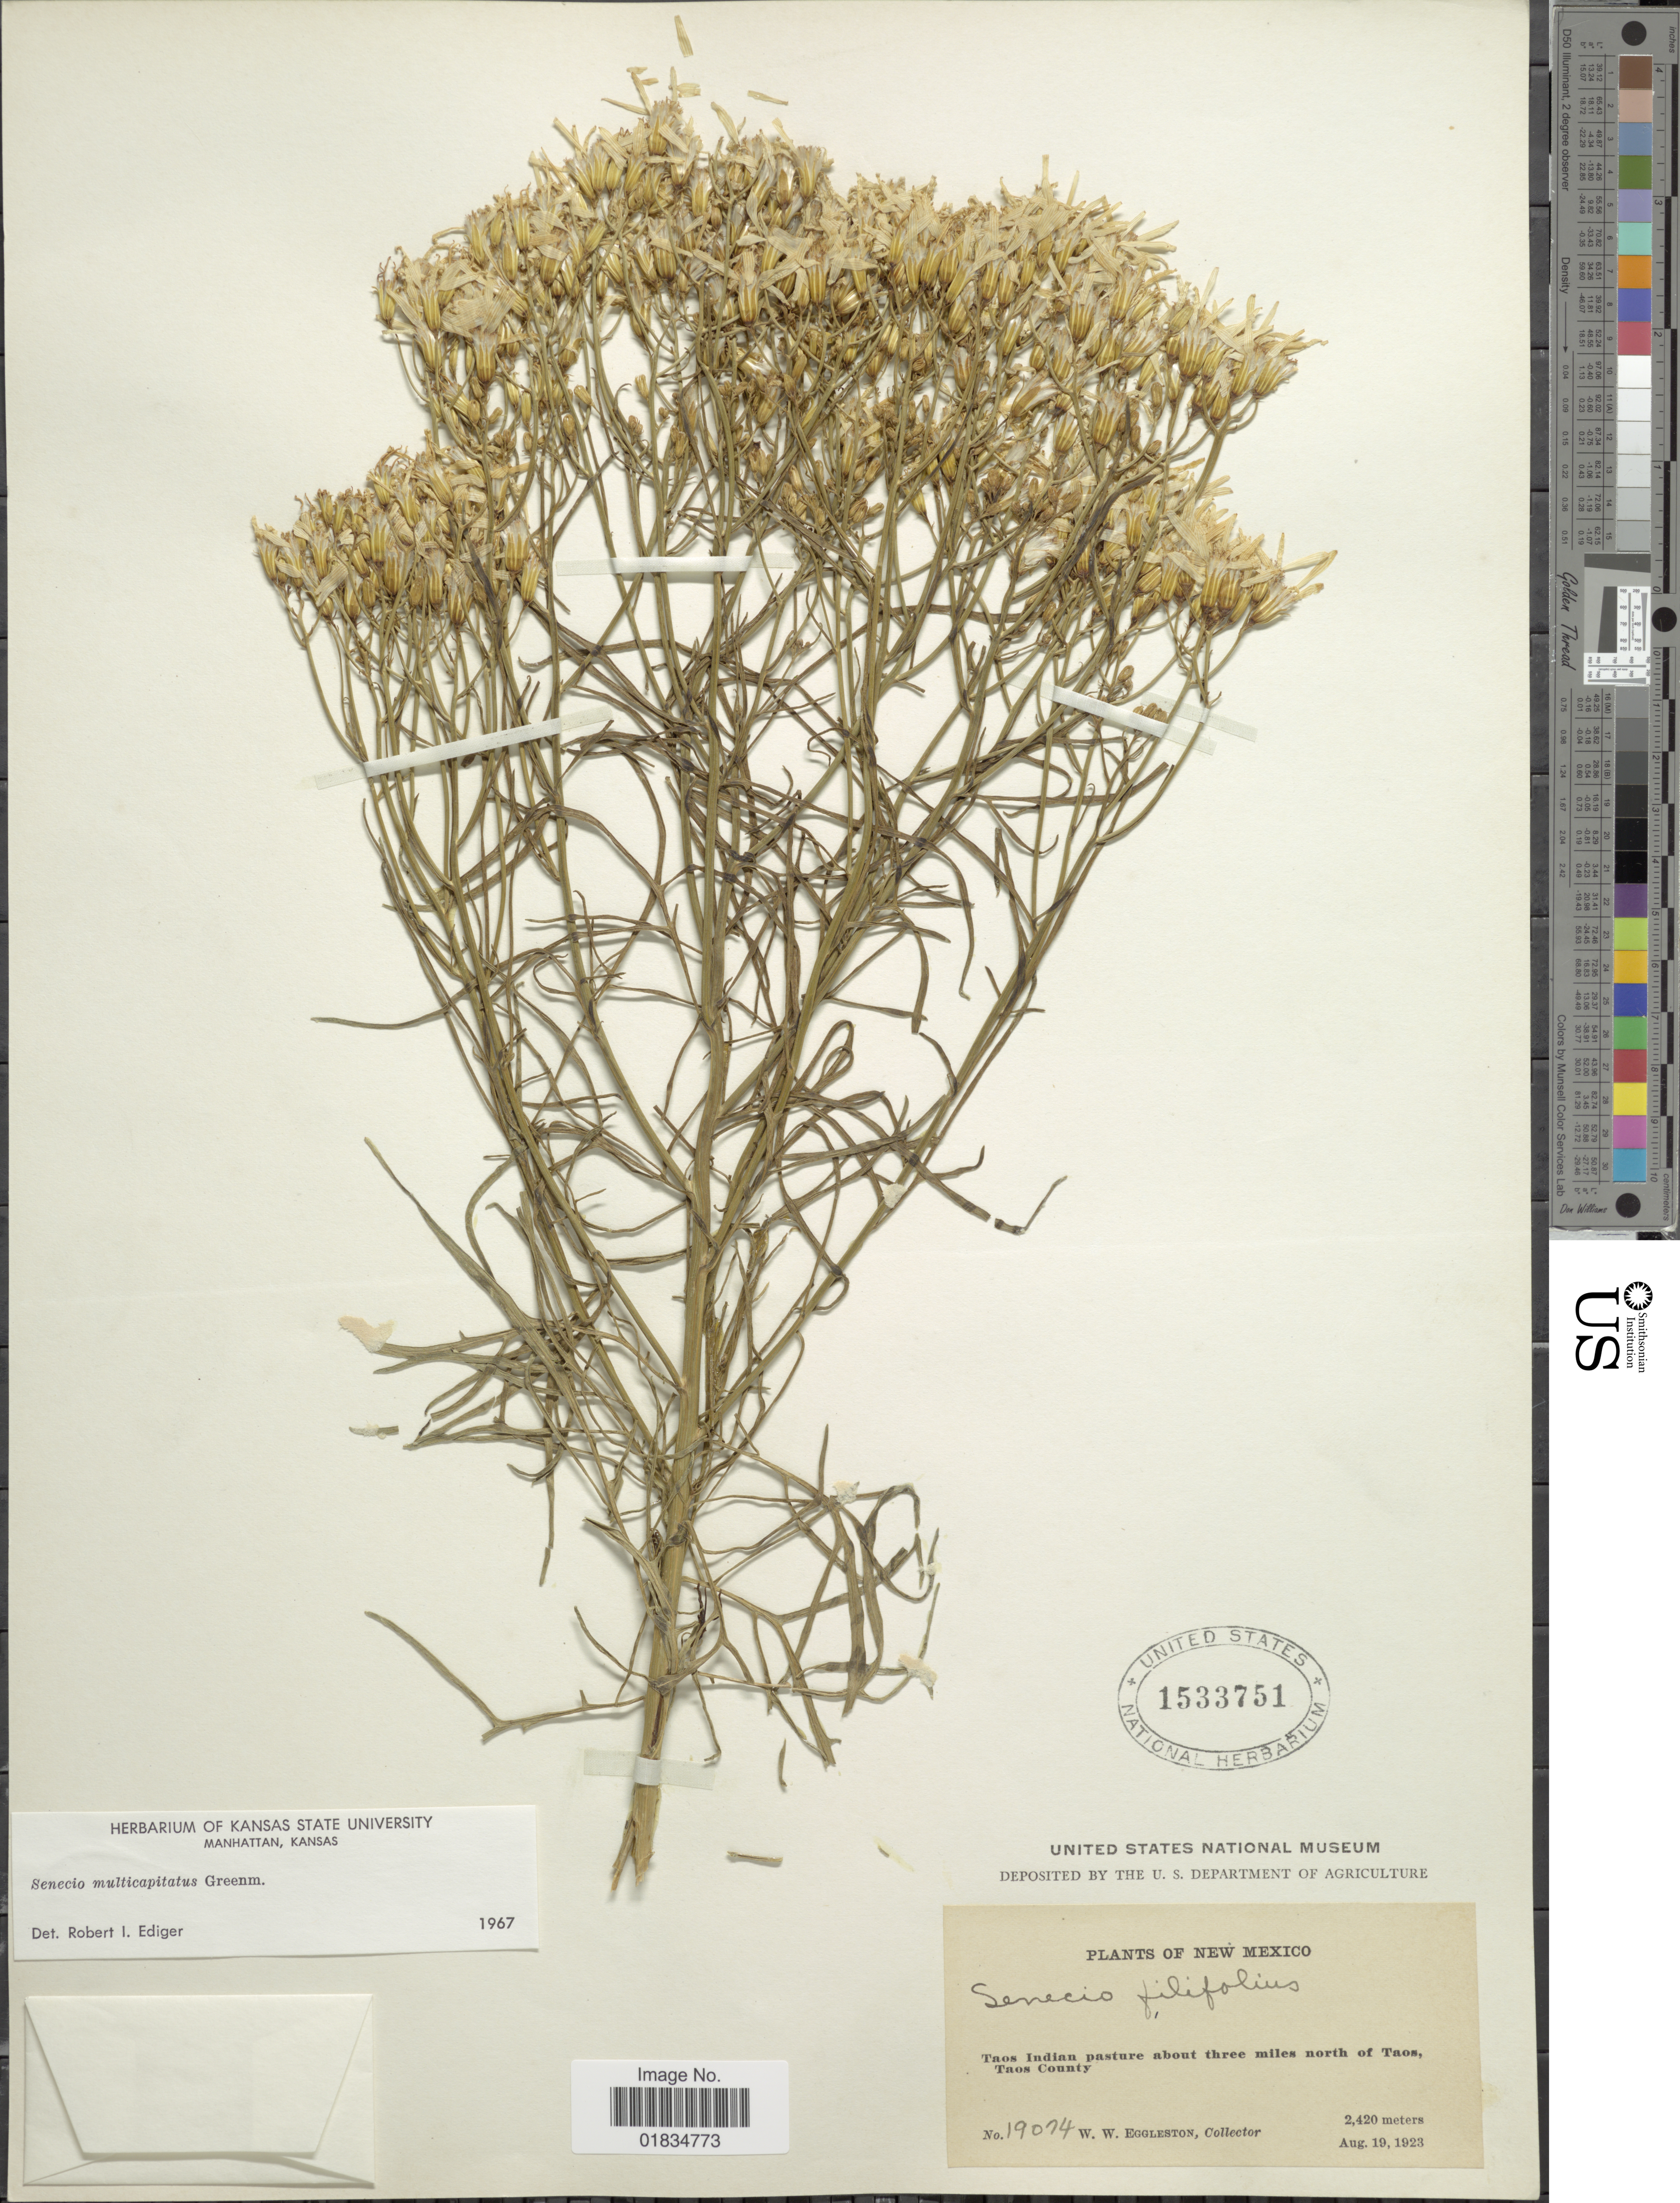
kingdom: Plantae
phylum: Tracheophyta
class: Magnoliopsida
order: Asterales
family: Asteraceae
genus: Senecio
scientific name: Senecio multicapitatus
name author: Greenm.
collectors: W. W. Eggleston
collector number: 19074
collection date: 1923-08-19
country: United States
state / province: New Mexico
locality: Tapos Indian pasture about three miles north of Taos, Taos County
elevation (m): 2420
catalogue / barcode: US 1533751